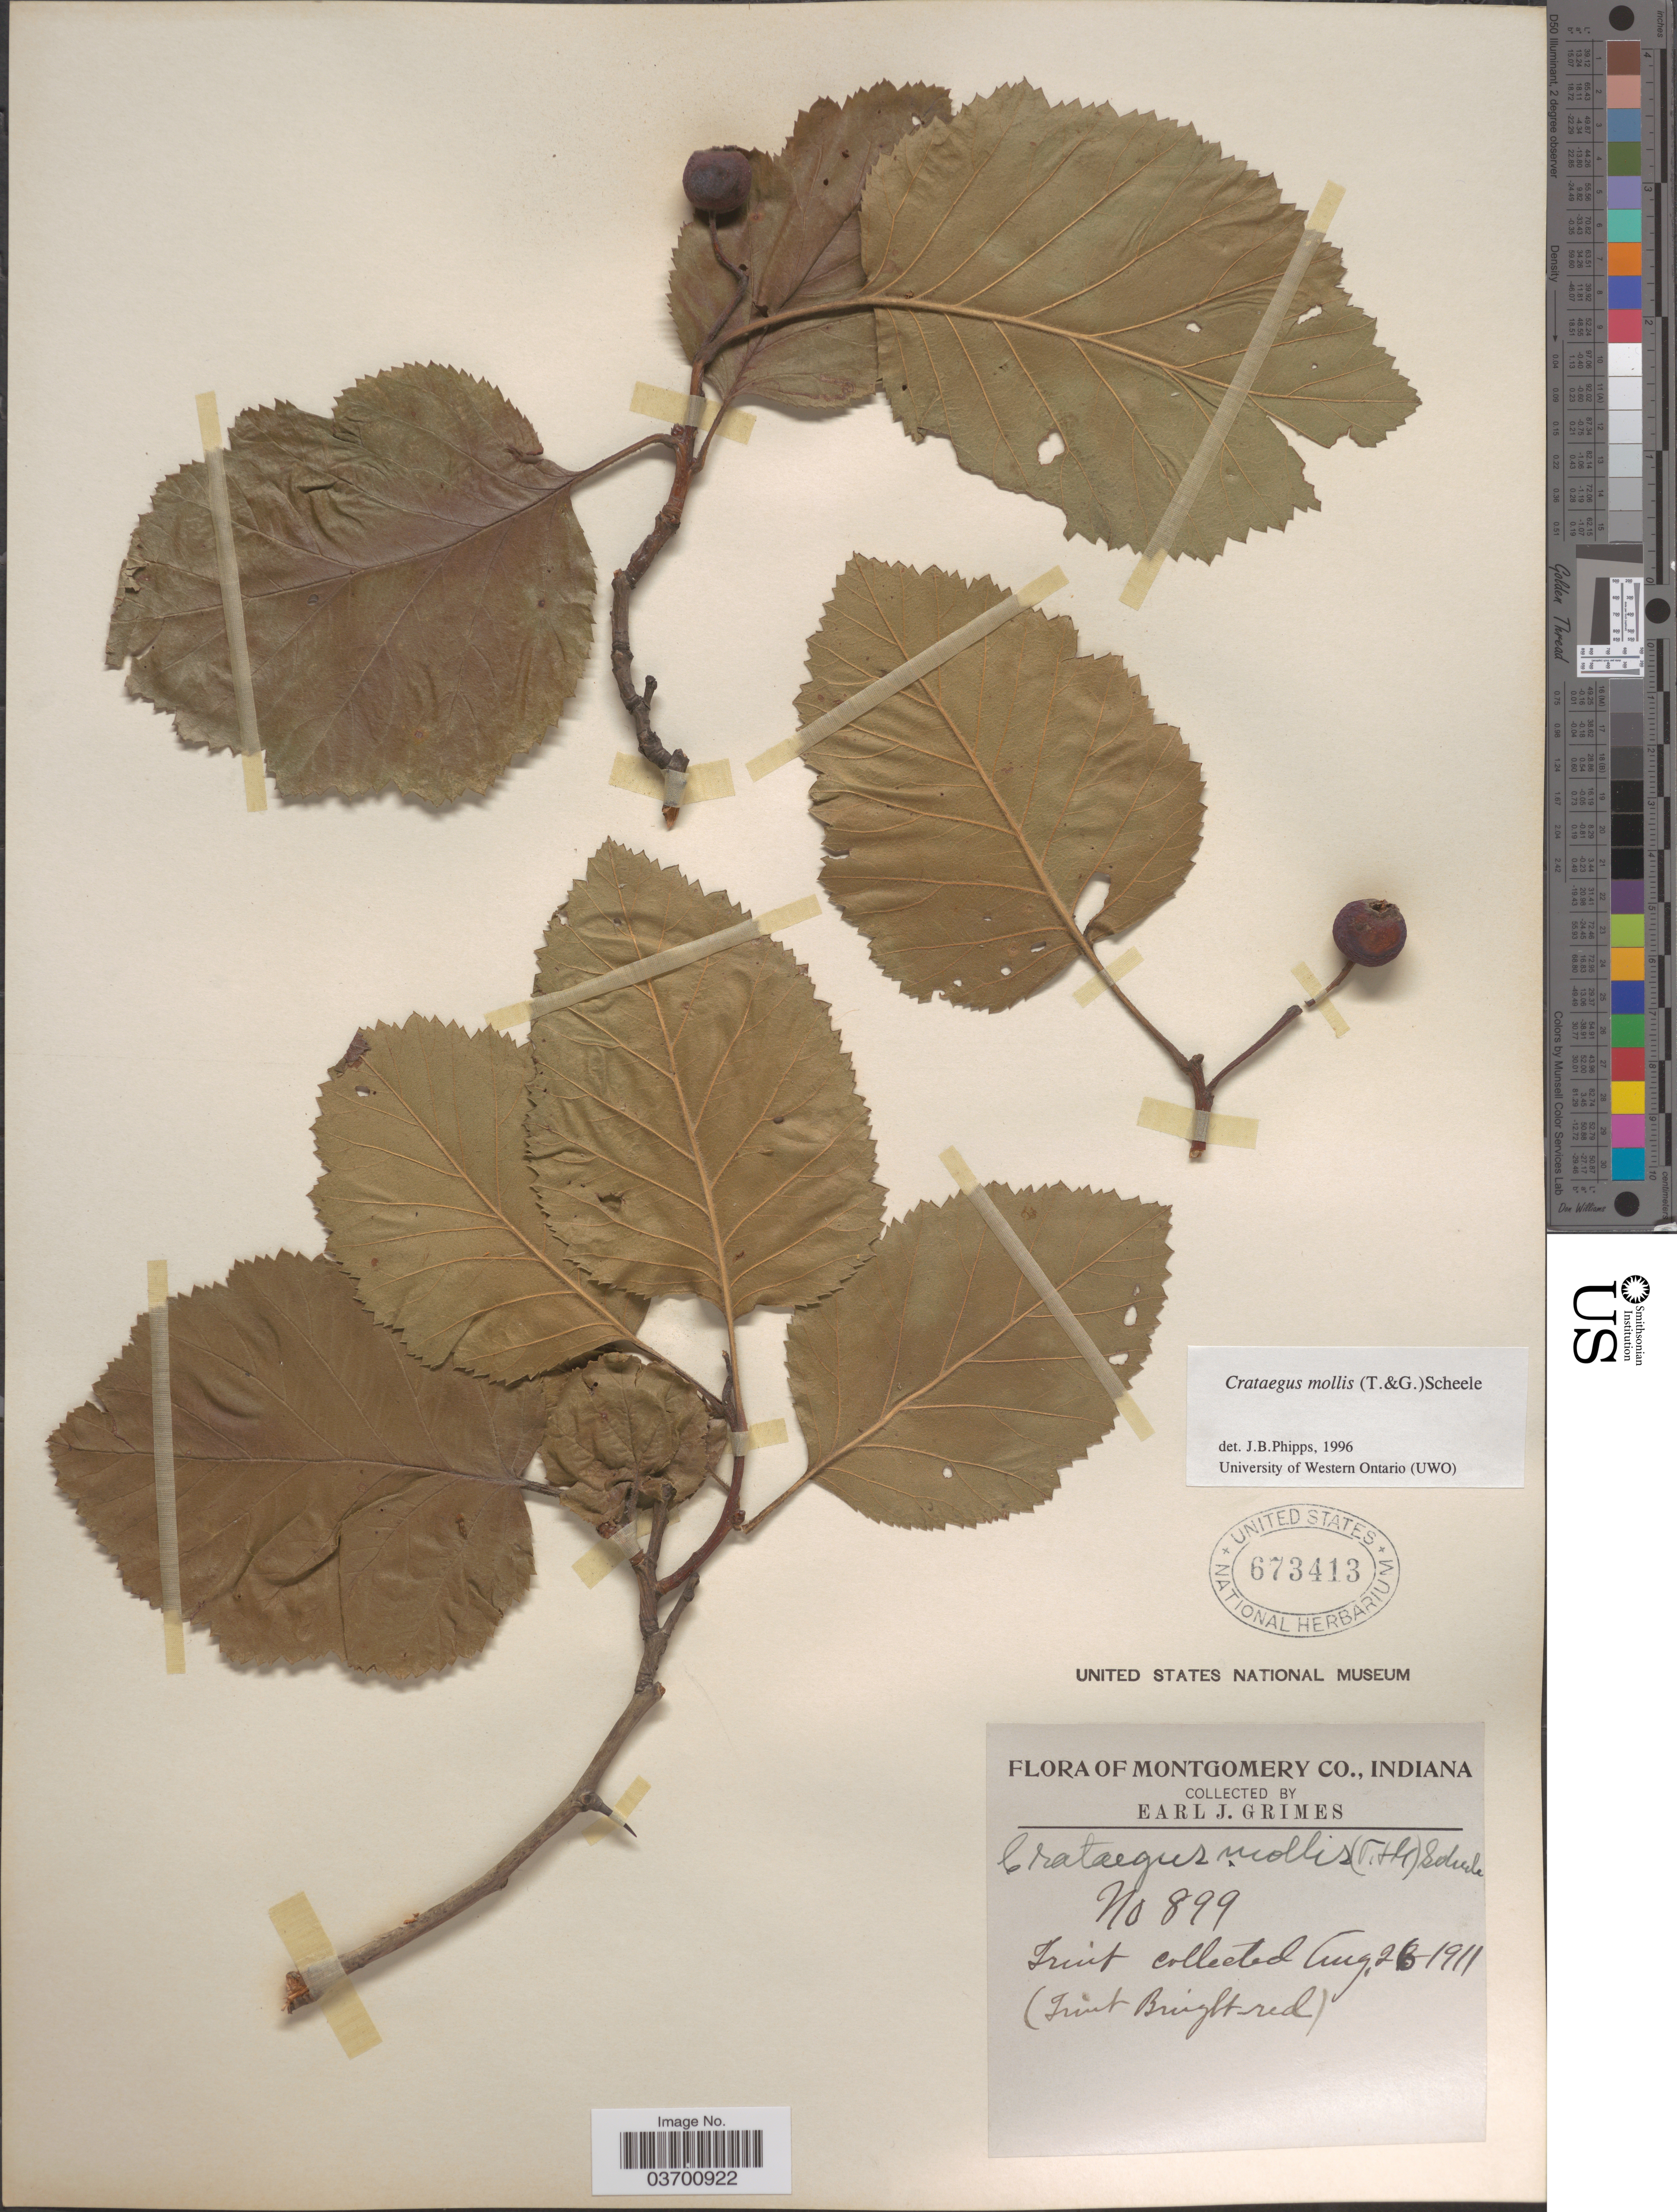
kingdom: Plantae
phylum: Tracheophyta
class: Magnoliopsida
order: Rosales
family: Rosaceae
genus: Crataegus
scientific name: Crataegus mollis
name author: (Torr. & A. Gray) Scheele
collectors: E. J. Grimes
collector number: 899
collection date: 1911-08-26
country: United States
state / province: Indiana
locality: Montgomery Co.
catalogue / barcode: US 673413